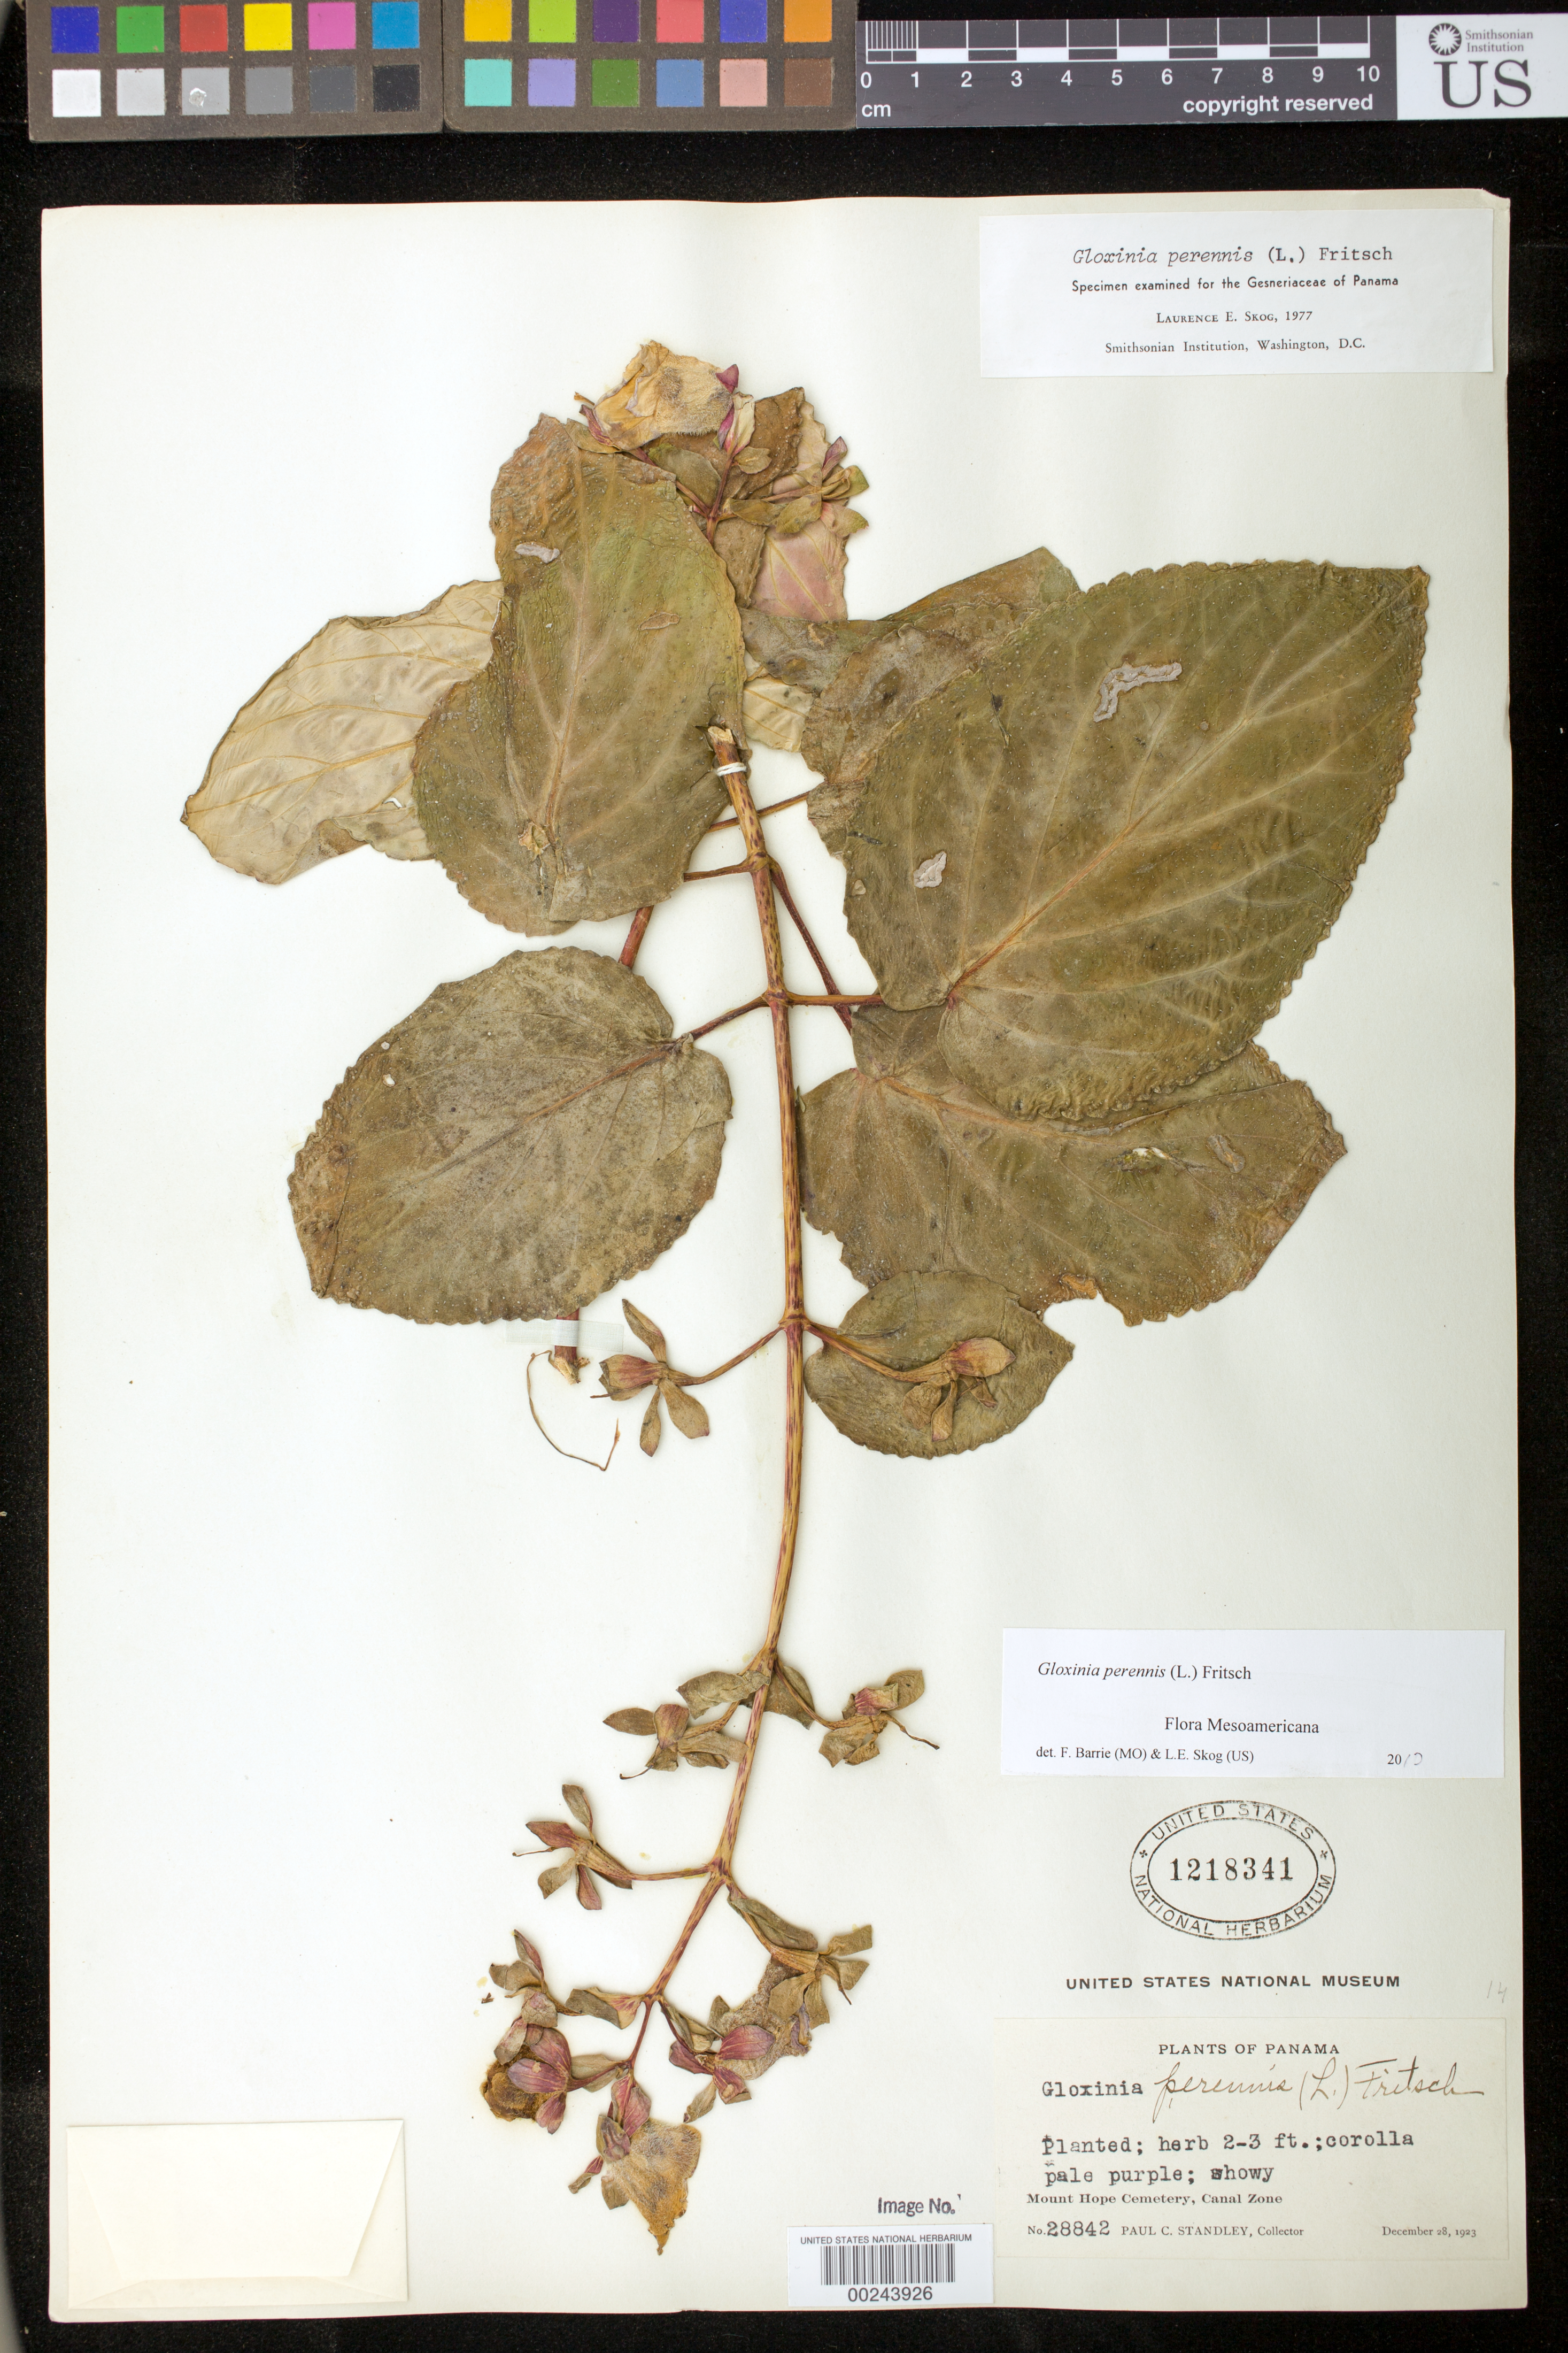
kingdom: Plantae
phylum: Tracheophyta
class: Magnoliopsida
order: Lamiales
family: Gesneriaceae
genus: Gloxinia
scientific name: Gloxinia perennis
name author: (L.) Fritsch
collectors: P. C. Standley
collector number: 28842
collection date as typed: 28 Dec 1923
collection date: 1923-12-28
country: Panama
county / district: Canal Zone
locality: Mount Hope cemetary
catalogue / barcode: US 1218341